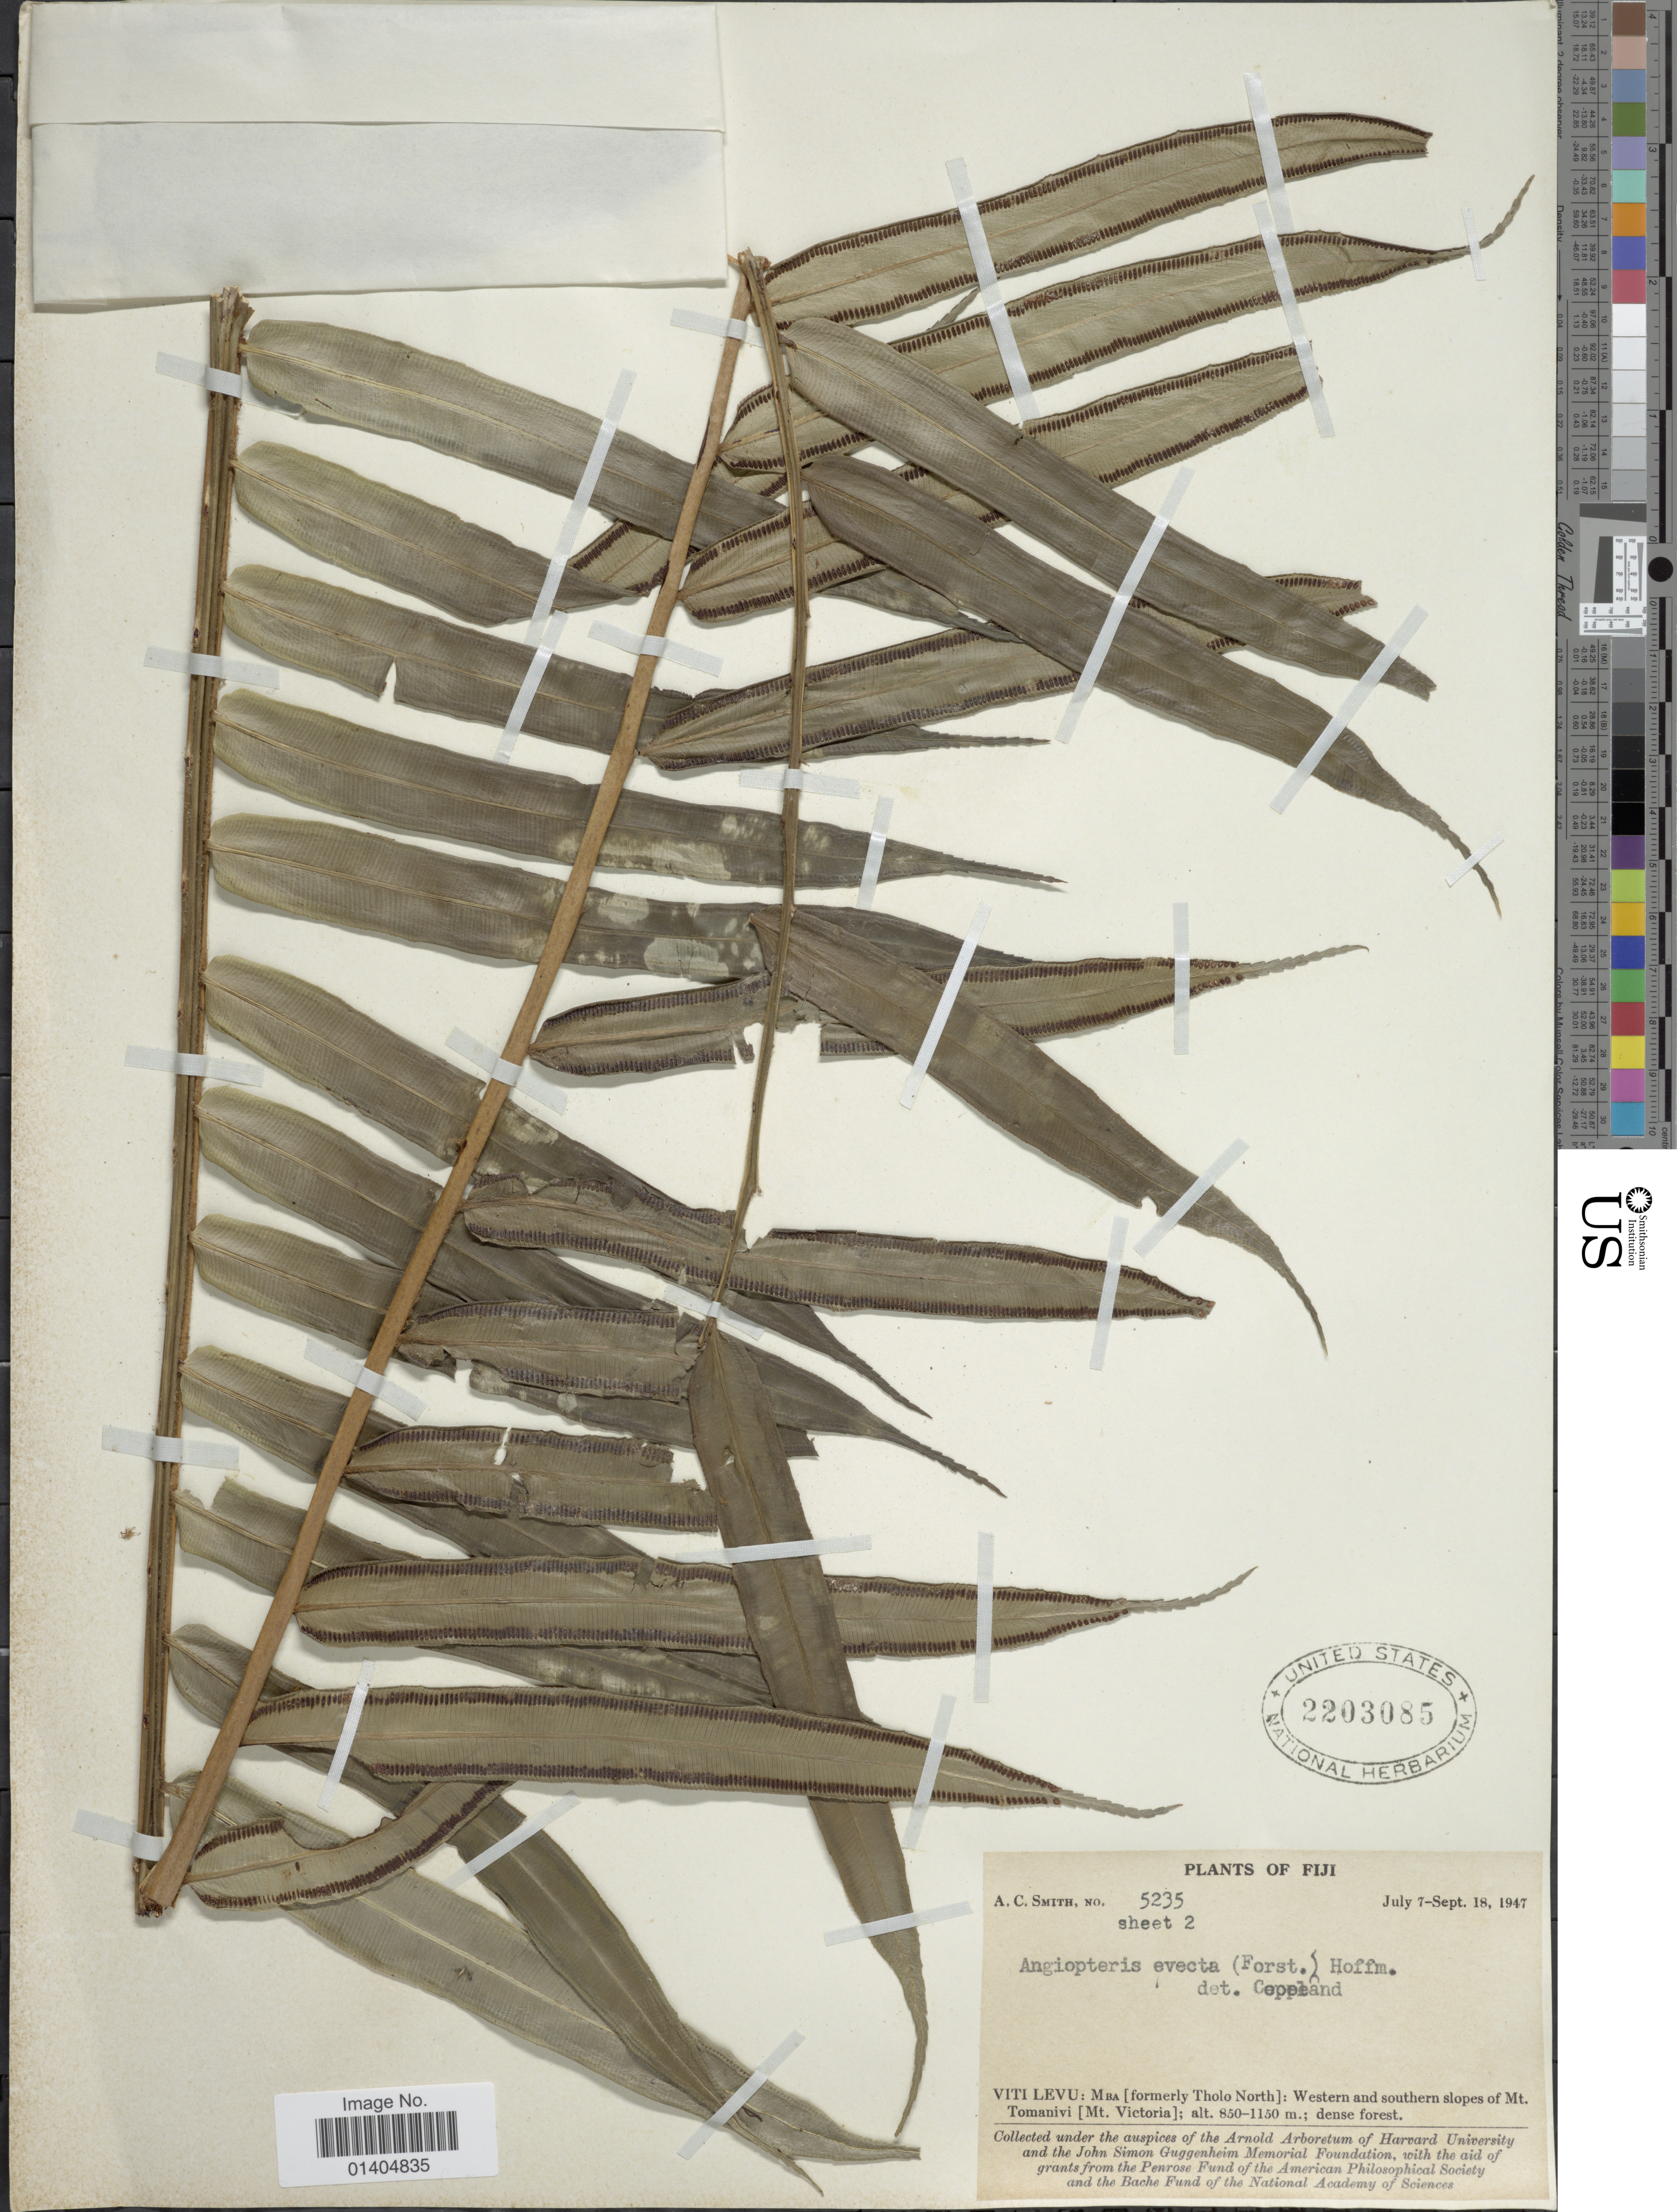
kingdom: Plantae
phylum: Tracheophyta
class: Polypodiopsida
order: Marattiales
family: Marattiaceae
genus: Angiopteris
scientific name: Angiopteris evecta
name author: (G. Forst.) Hoffm.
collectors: A. C. Smith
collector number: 5235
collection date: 1947-07-07/1947-09-18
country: Fiji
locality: Viti Levu: Mba [formerly Tholo North]: Western and southern slopes of Mt. Tomanivi [Mt. Victoria]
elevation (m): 850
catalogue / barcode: US 2203085